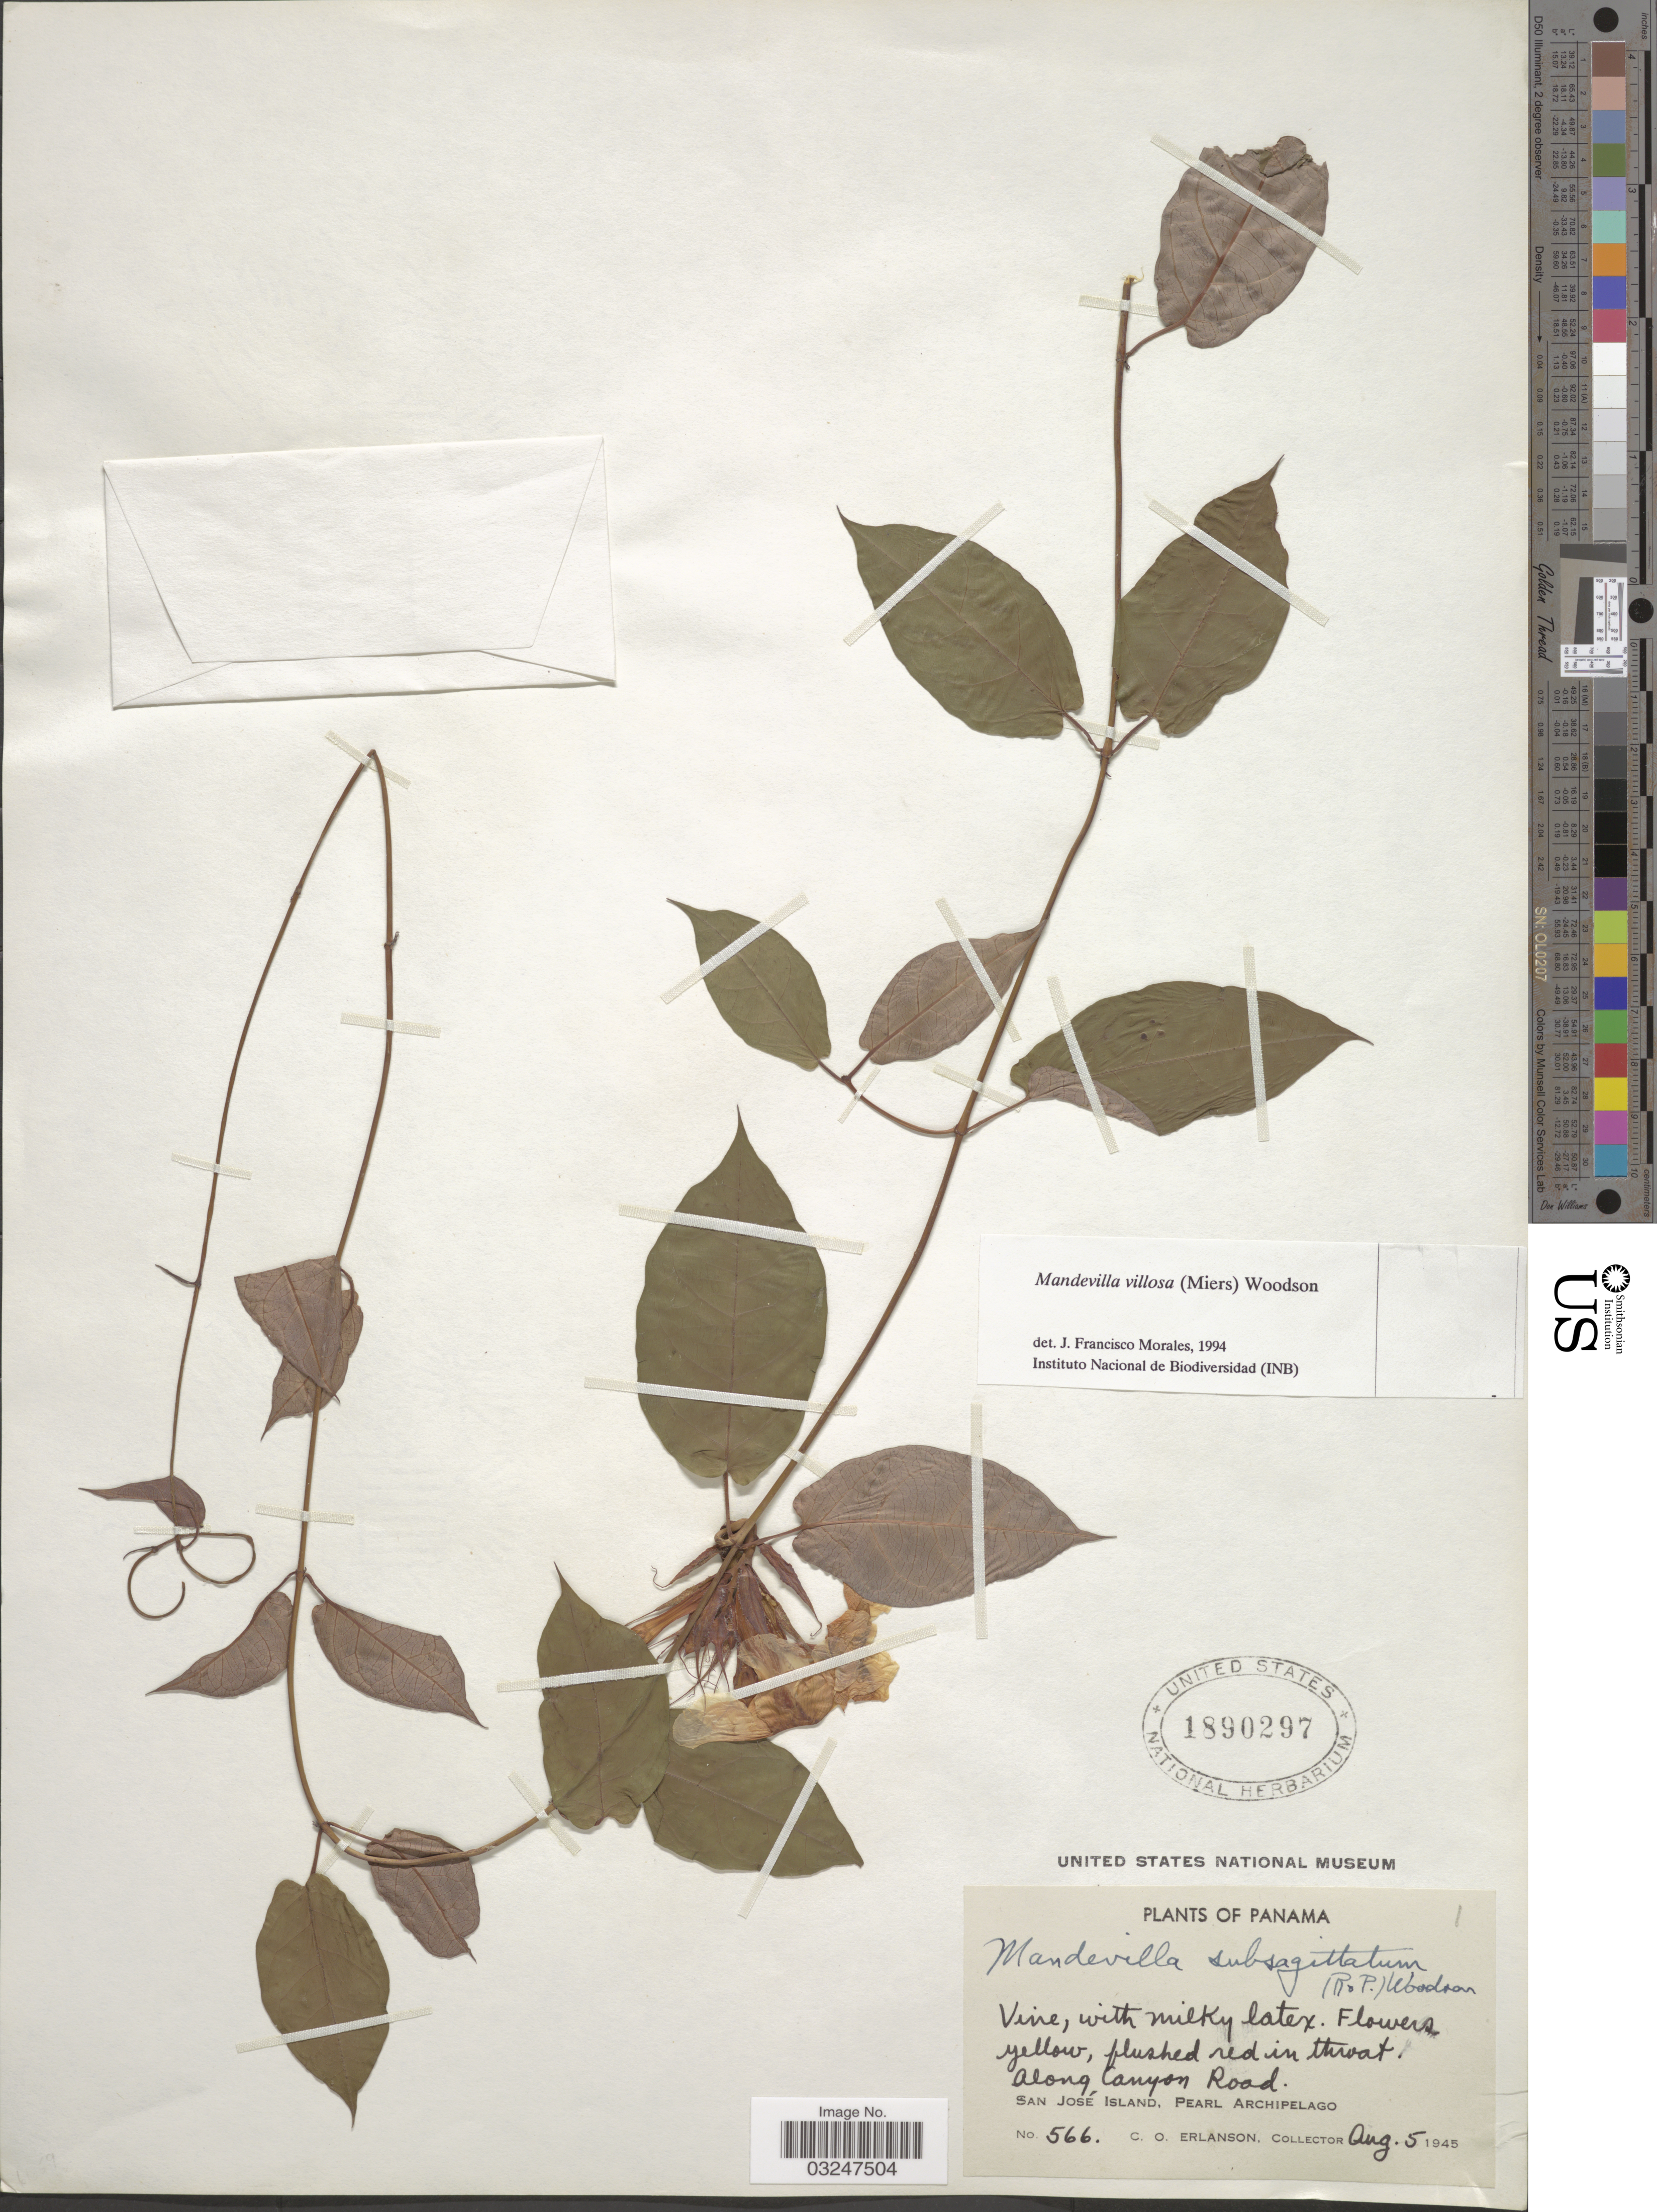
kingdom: Plantae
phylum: Tracheophyta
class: Magnoliopsida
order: Gentianales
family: Apocynaceae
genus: Mandevilla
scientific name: Mandevilla villosa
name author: (Miers) Woodson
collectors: C. O. Erlanson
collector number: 566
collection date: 1945-08-05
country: Panama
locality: Along Canyon Road, San José Island, Pearl Archipelago.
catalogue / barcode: US 1890297